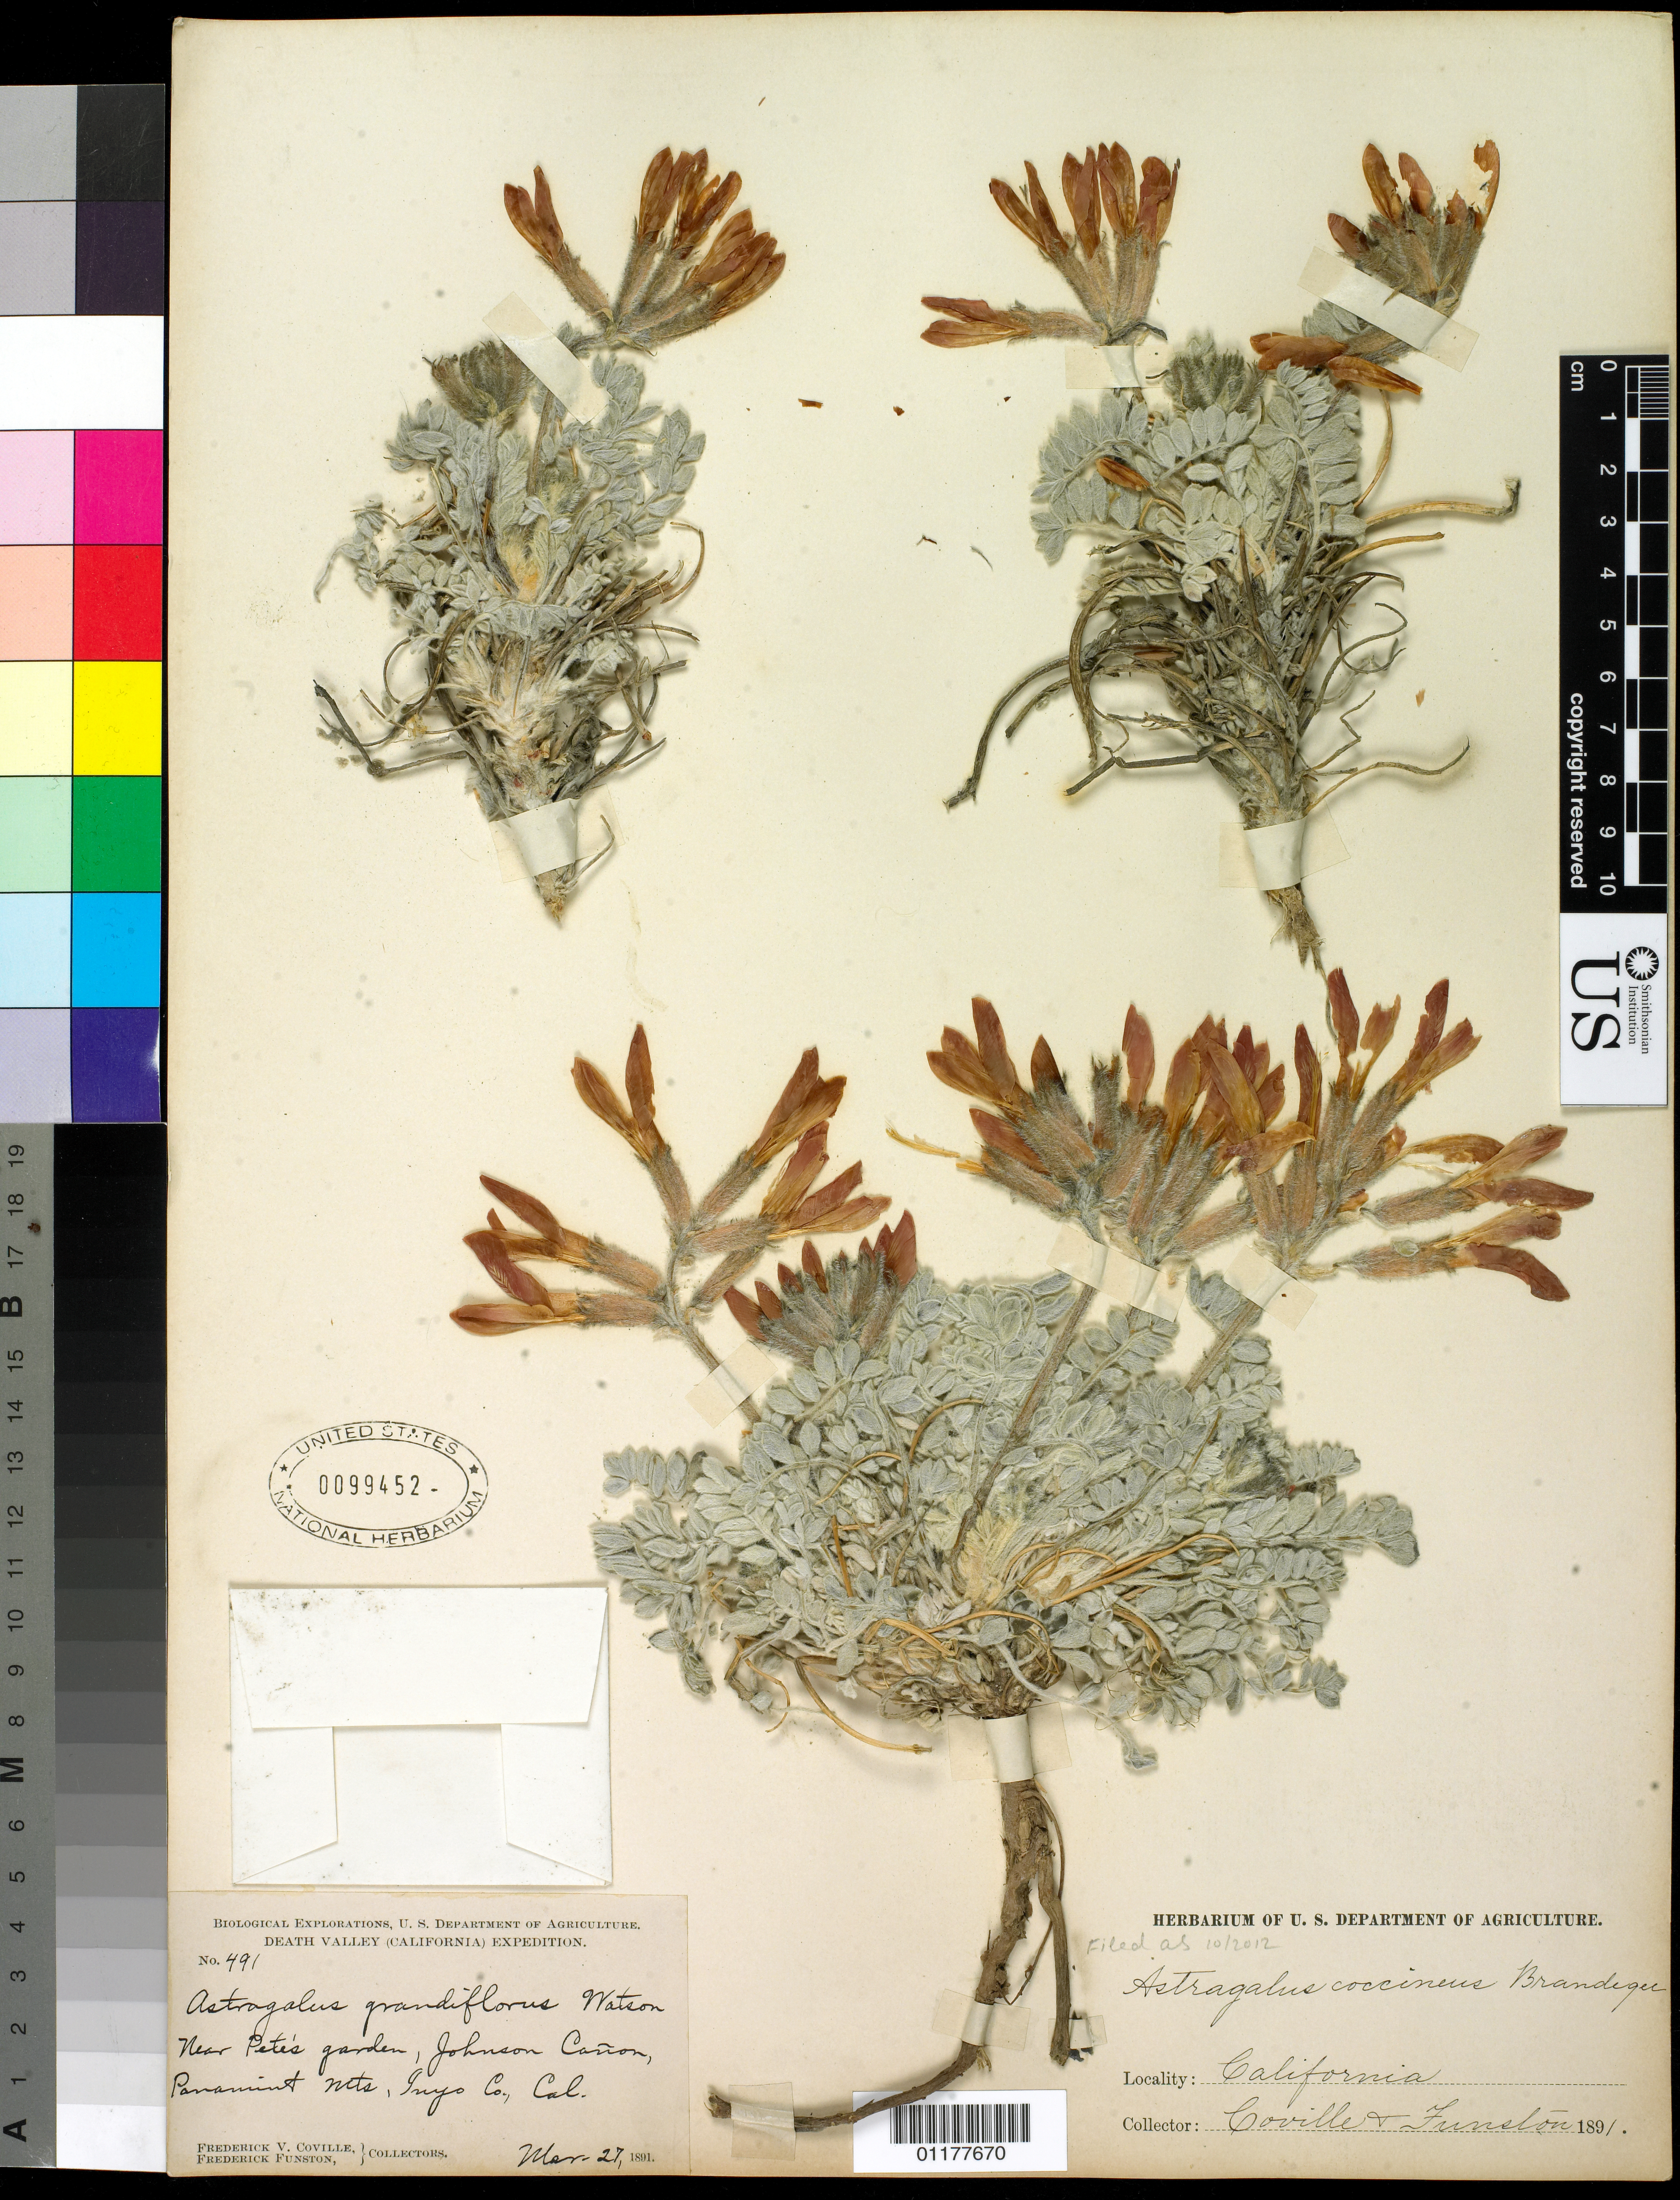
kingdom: Plantae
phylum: Tracheophyta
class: Magnoliopsida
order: Fabales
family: Fabaceae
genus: Astragalus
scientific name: Astragalus coccineus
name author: (Parry) Brandegee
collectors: F. V. Coville & F. Funston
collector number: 491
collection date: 1891-03-27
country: United States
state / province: California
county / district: Inyo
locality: Johnson Canyon, Panamint Mts.,Pete's Garden.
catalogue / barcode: US 99452